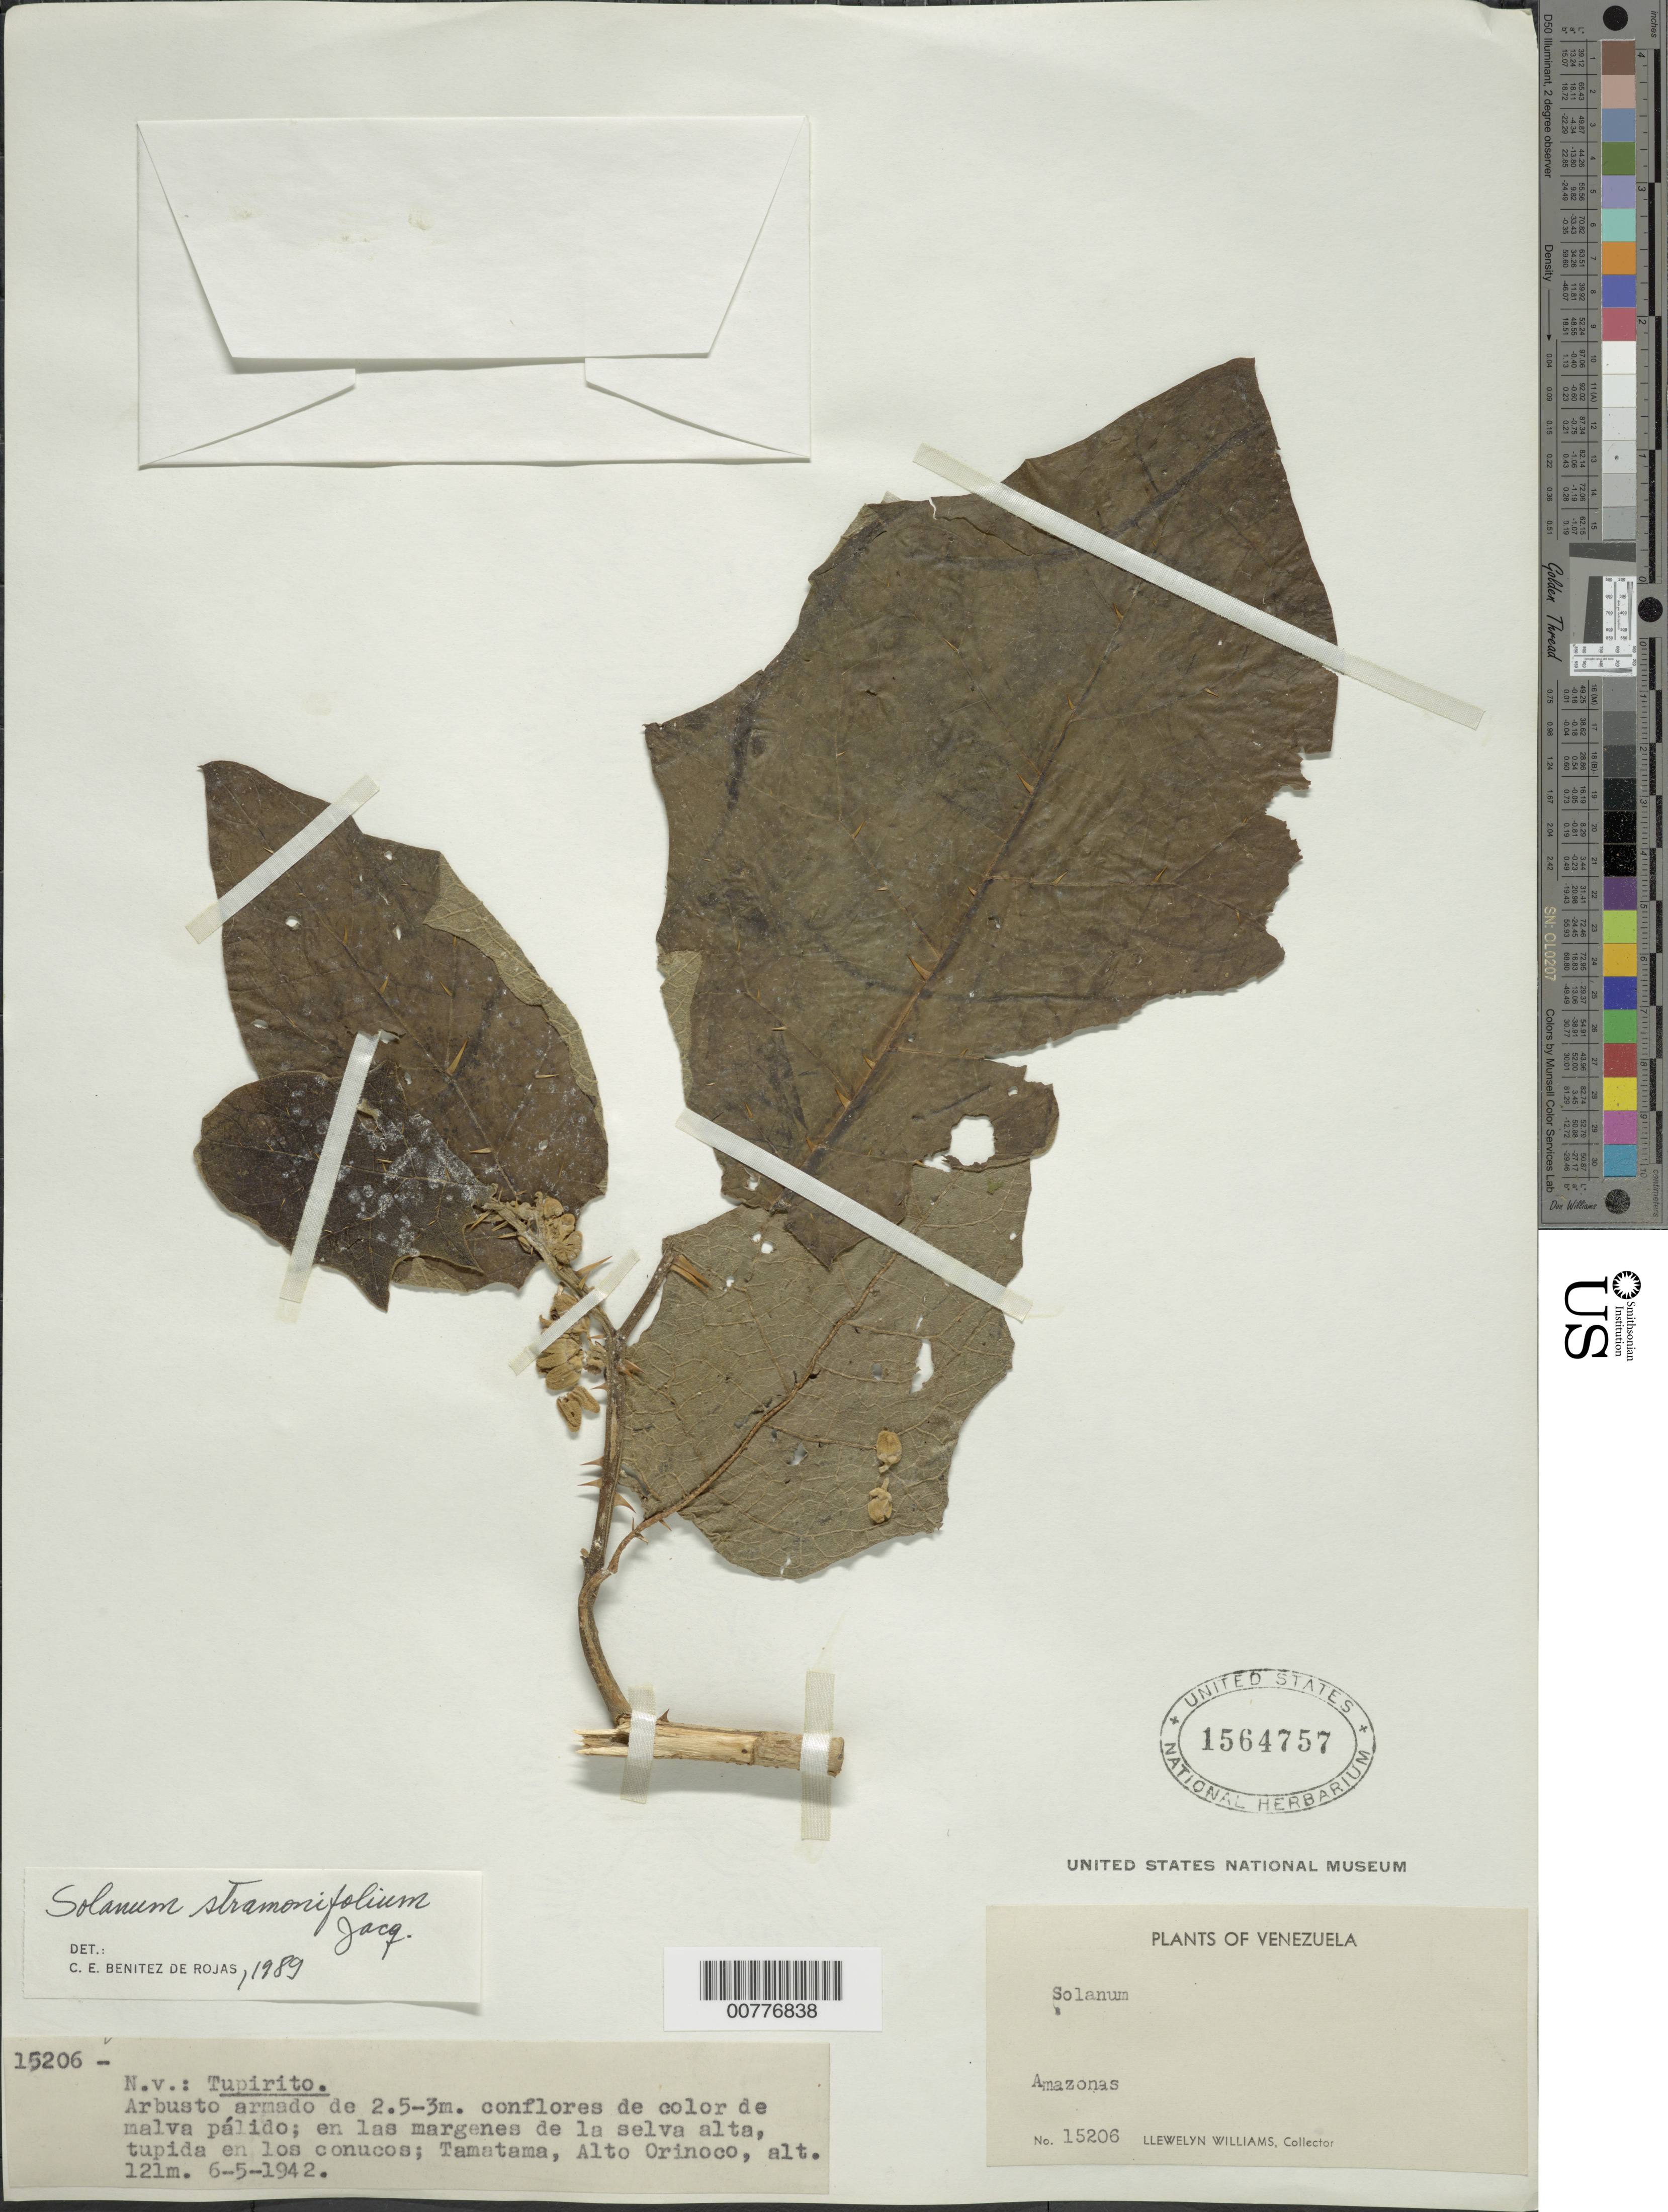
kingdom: Plantae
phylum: Tracheophyta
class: Magnoliopsida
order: Solanales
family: Solanaceae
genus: Solanum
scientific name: Solanum stramoniifolium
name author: Jacq.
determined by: Benítez, C. E.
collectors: L. Williams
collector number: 15206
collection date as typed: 5 May 1942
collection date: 1942-05-05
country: Venezuela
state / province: Amazonas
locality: Tamatama, alto Orinoco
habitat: En las margenes de la selva alta, tupida en los conucos.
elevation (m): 121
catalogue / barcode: US 1564757